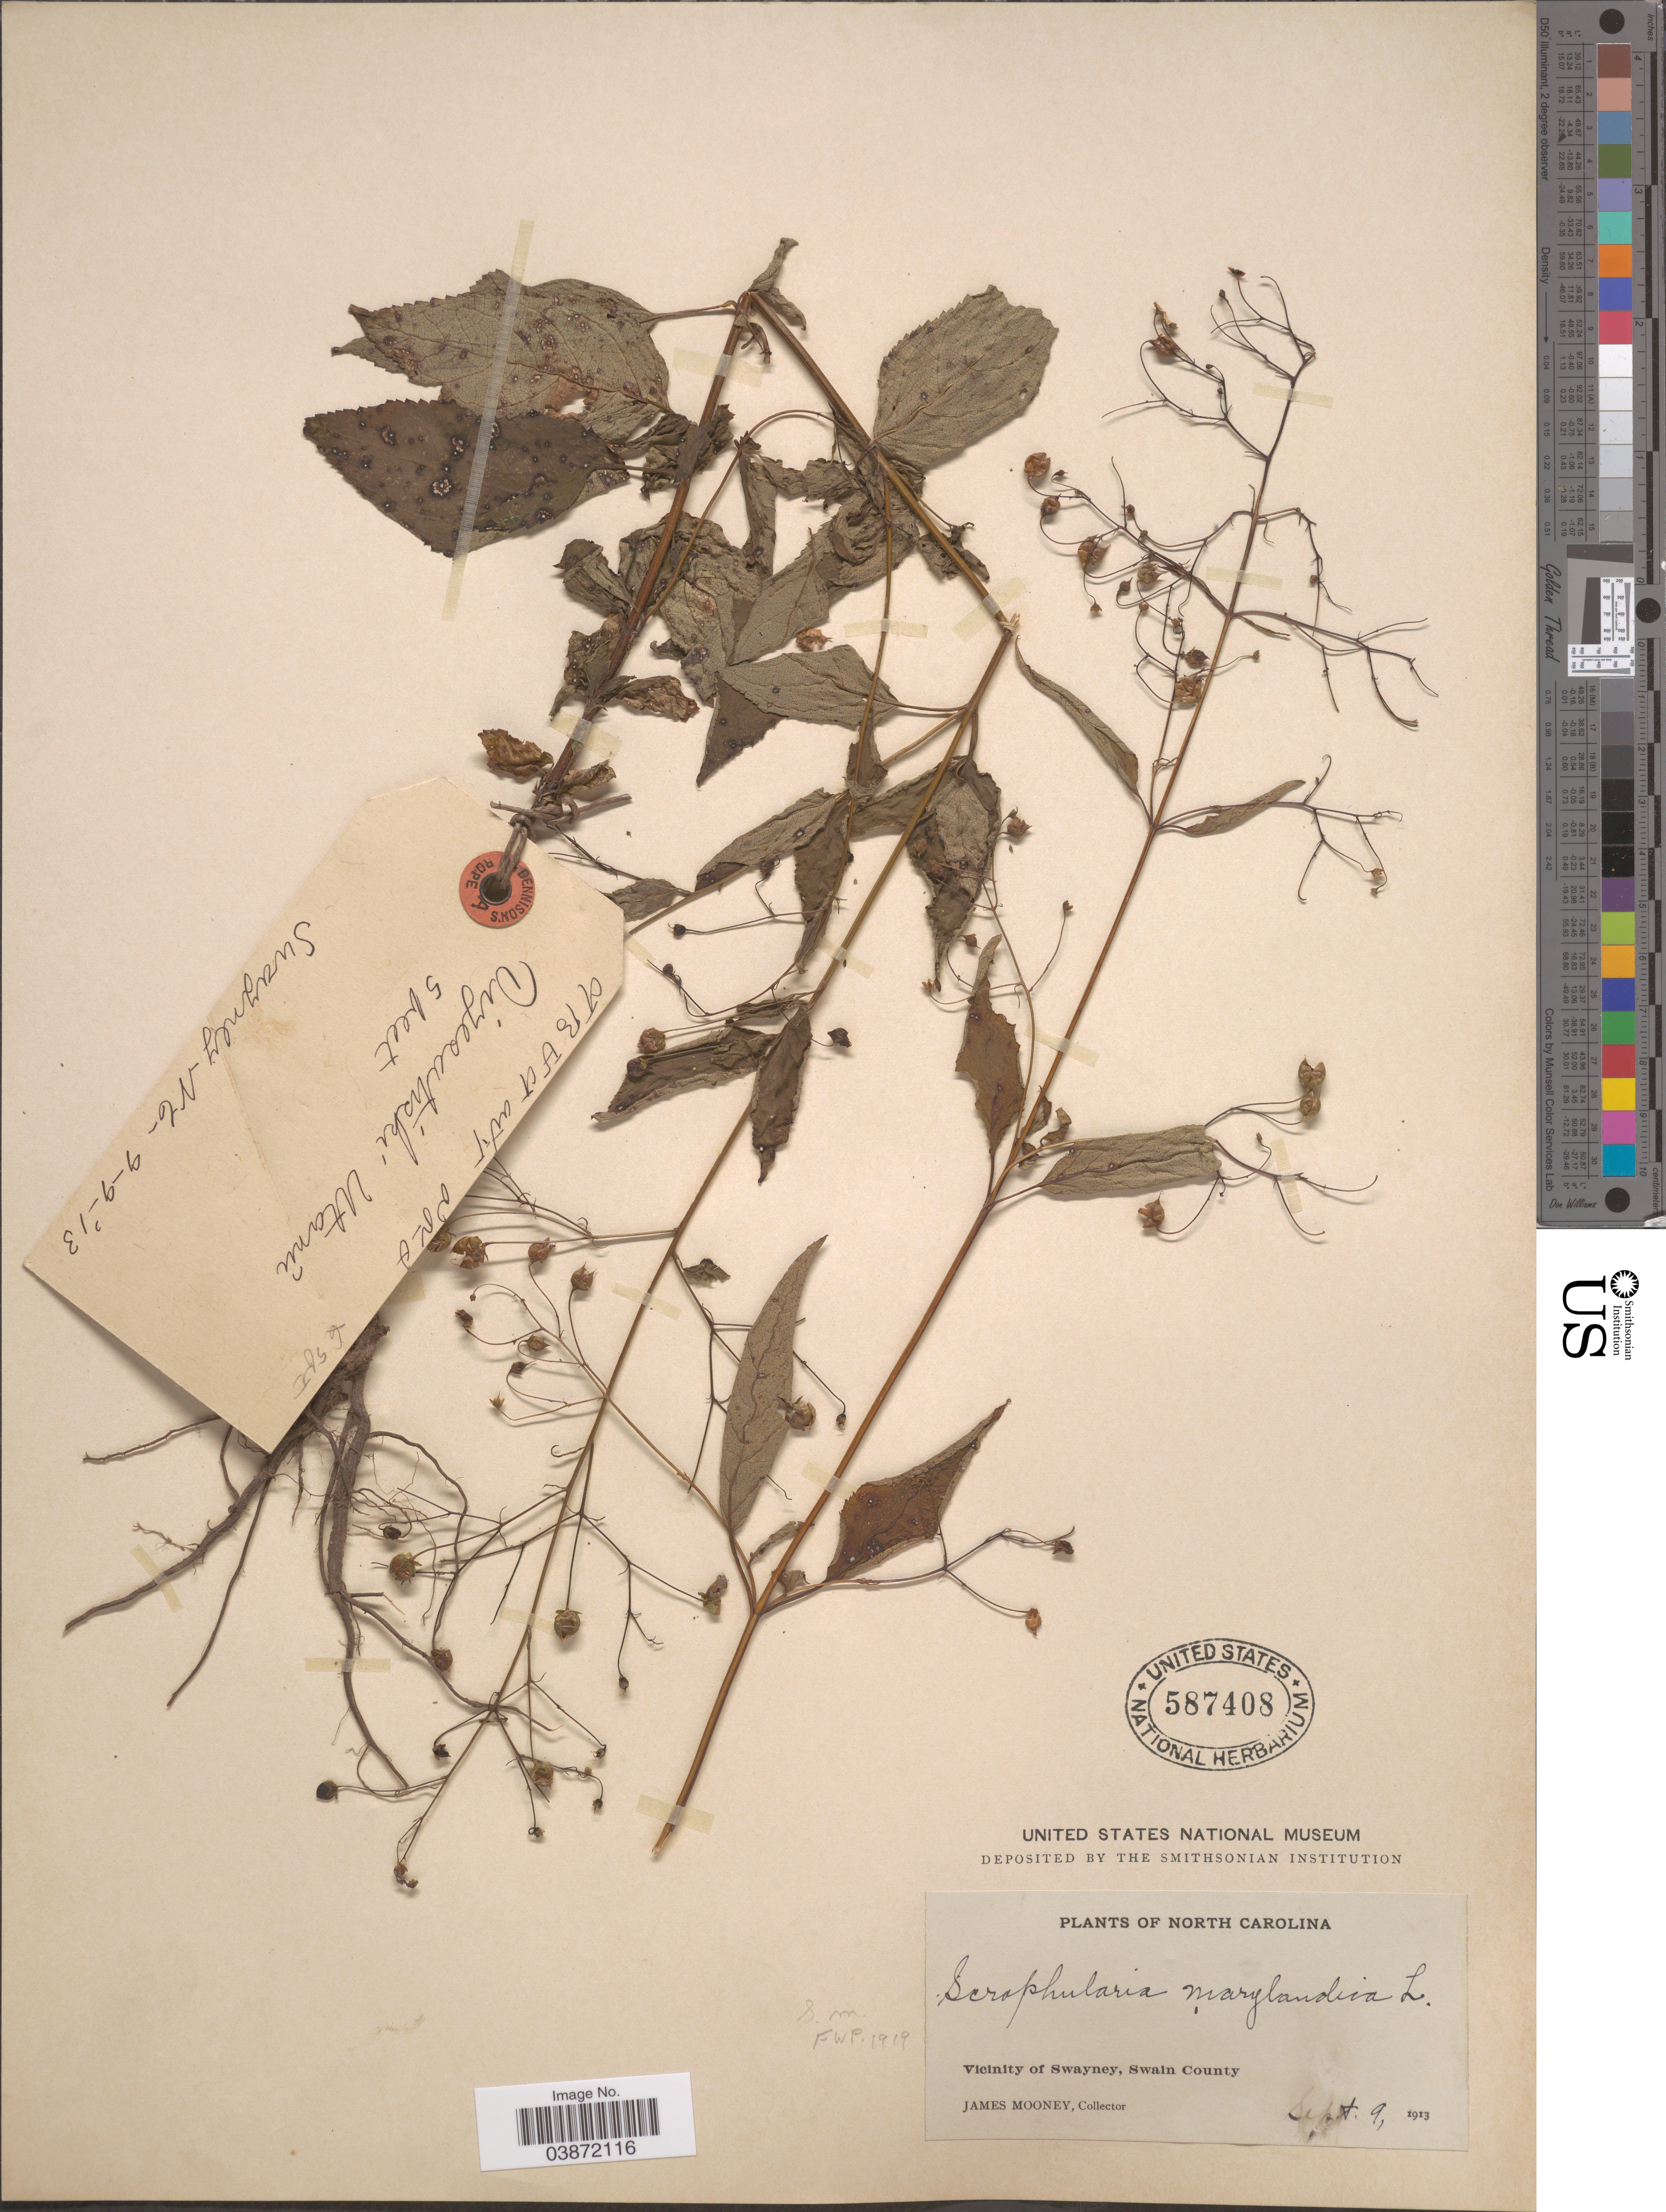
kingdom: Plantae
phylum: Tracheophyta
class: Magnoliopsida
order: Lamiales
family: Scrophulariaceae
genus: Scrophularia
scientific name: Scrophularia marilandica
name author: L.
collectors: J. Mooney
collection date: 1913-09-09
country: United States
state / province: North Carolina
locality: Vicinity of Swayney, Swain County.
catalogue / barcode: US 587408